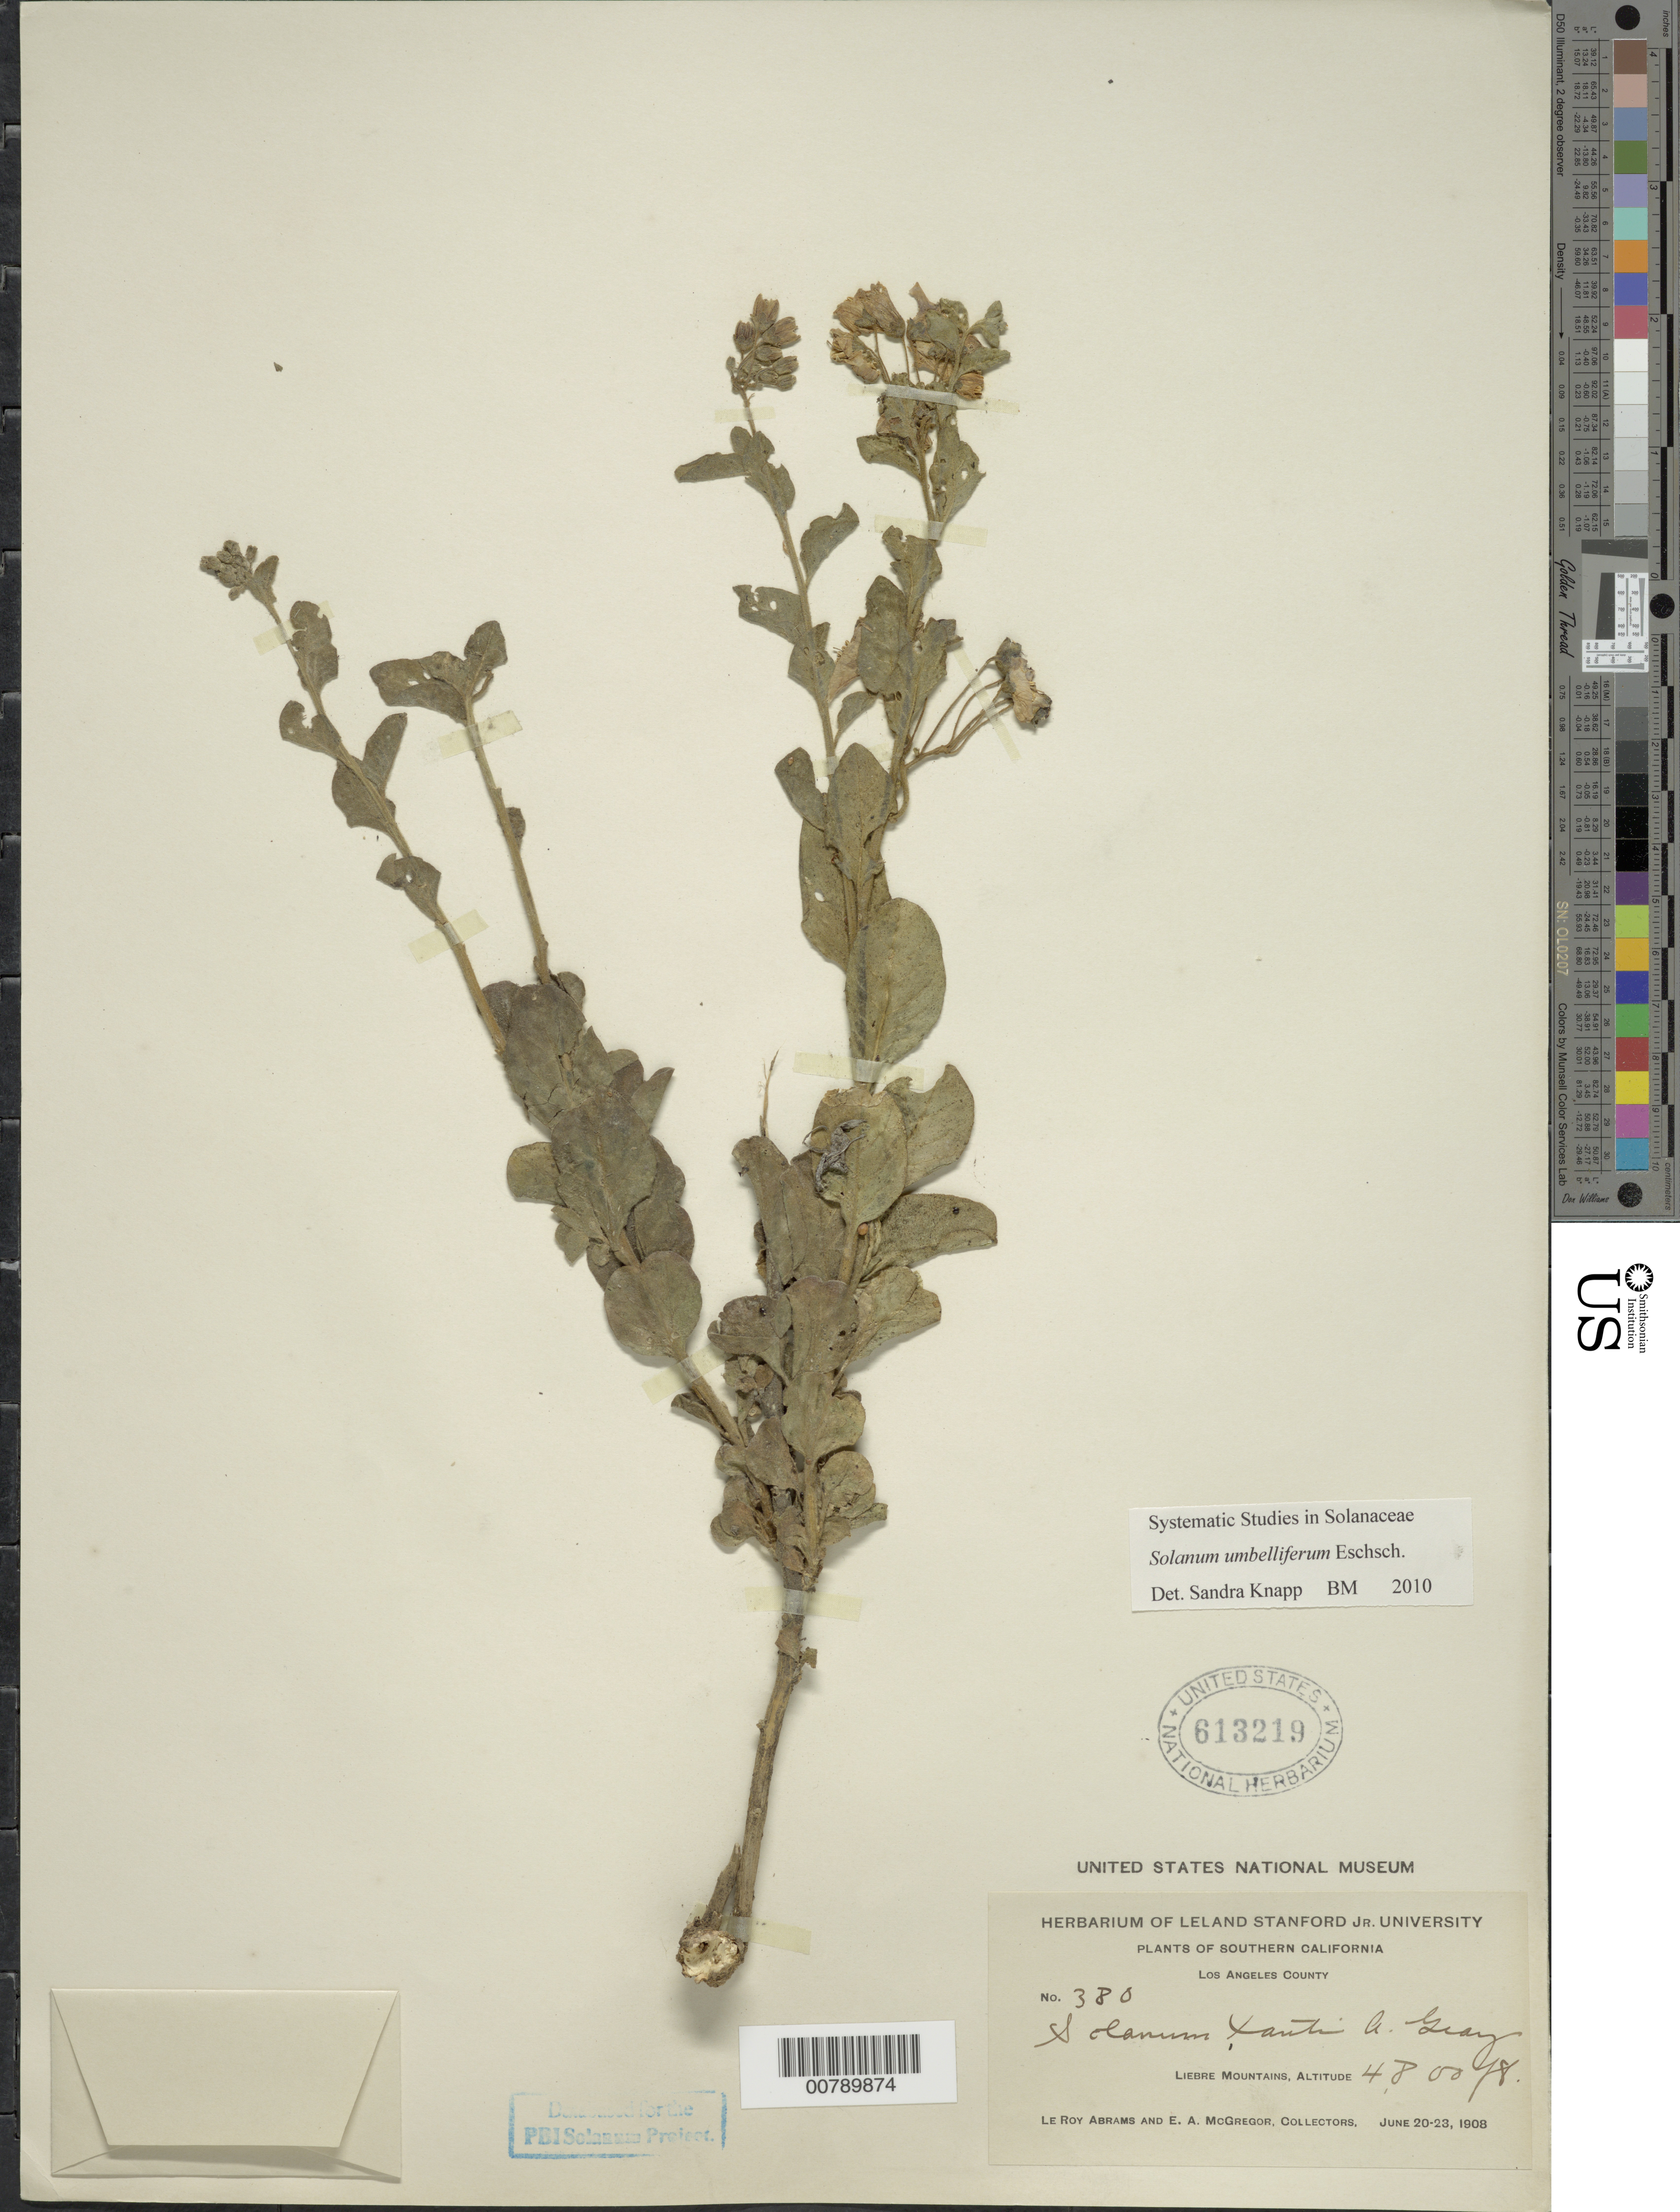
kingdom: Plantae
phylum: Tracheophyta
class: Magnoliopsida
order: Solanales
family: Solanaceae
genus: Solanum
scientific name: Solanum umbelliferum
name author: Eschsch.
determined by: Knapp, S. D.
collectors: L. Abrams & E. A. McGregor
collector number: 380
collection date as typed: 20 Jun 1908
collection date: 1908-06-20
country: United States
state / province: California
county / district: Los Angeles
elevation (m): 1463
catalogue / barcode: US 613219